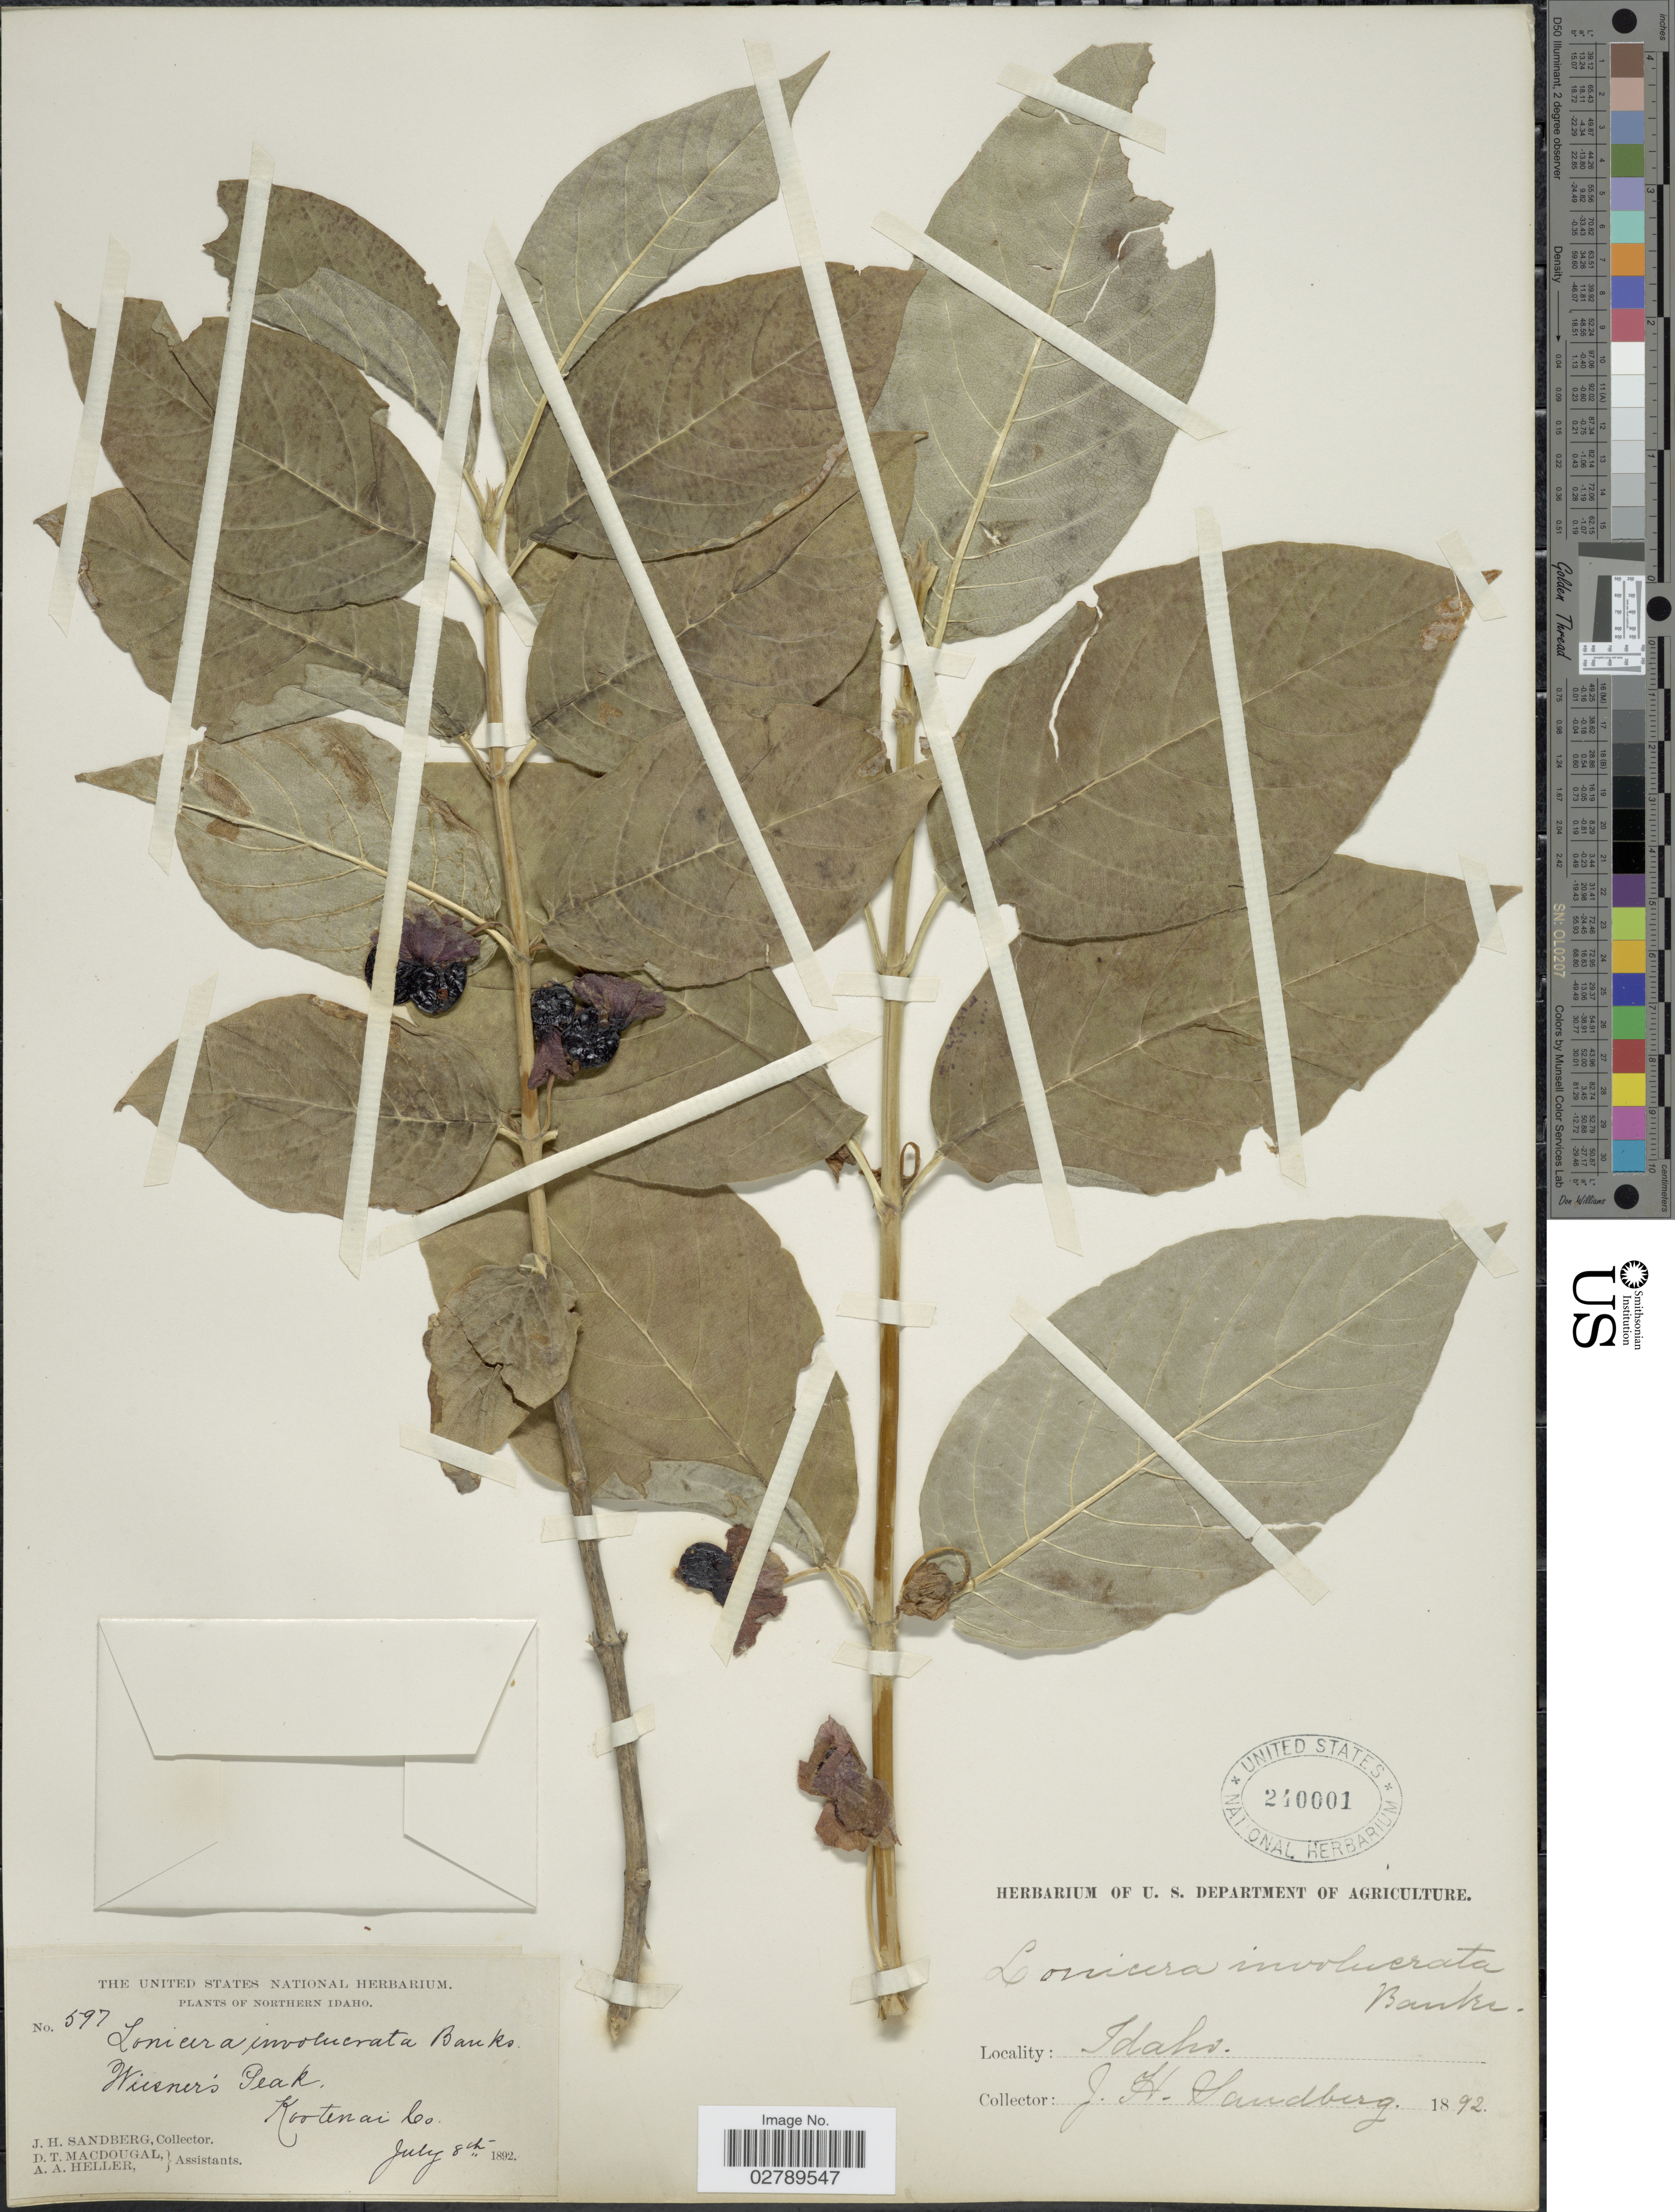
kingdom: Plantae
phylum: Tracheophyta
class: Magnoliopsida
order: Dipsacales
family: Caprifoliaceae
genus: Lonicera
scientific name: Lonicera involucrata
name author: (Richardson) Banks ex Spreng.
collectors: J. H. Sandberg, D. T. MacDougal & A. A. Heller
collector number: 597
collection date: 1892-07-08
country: United States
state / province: Idaho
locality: Northern Idaho. Wiesner's Peak, Kootenai Co.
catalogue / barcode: US 240001